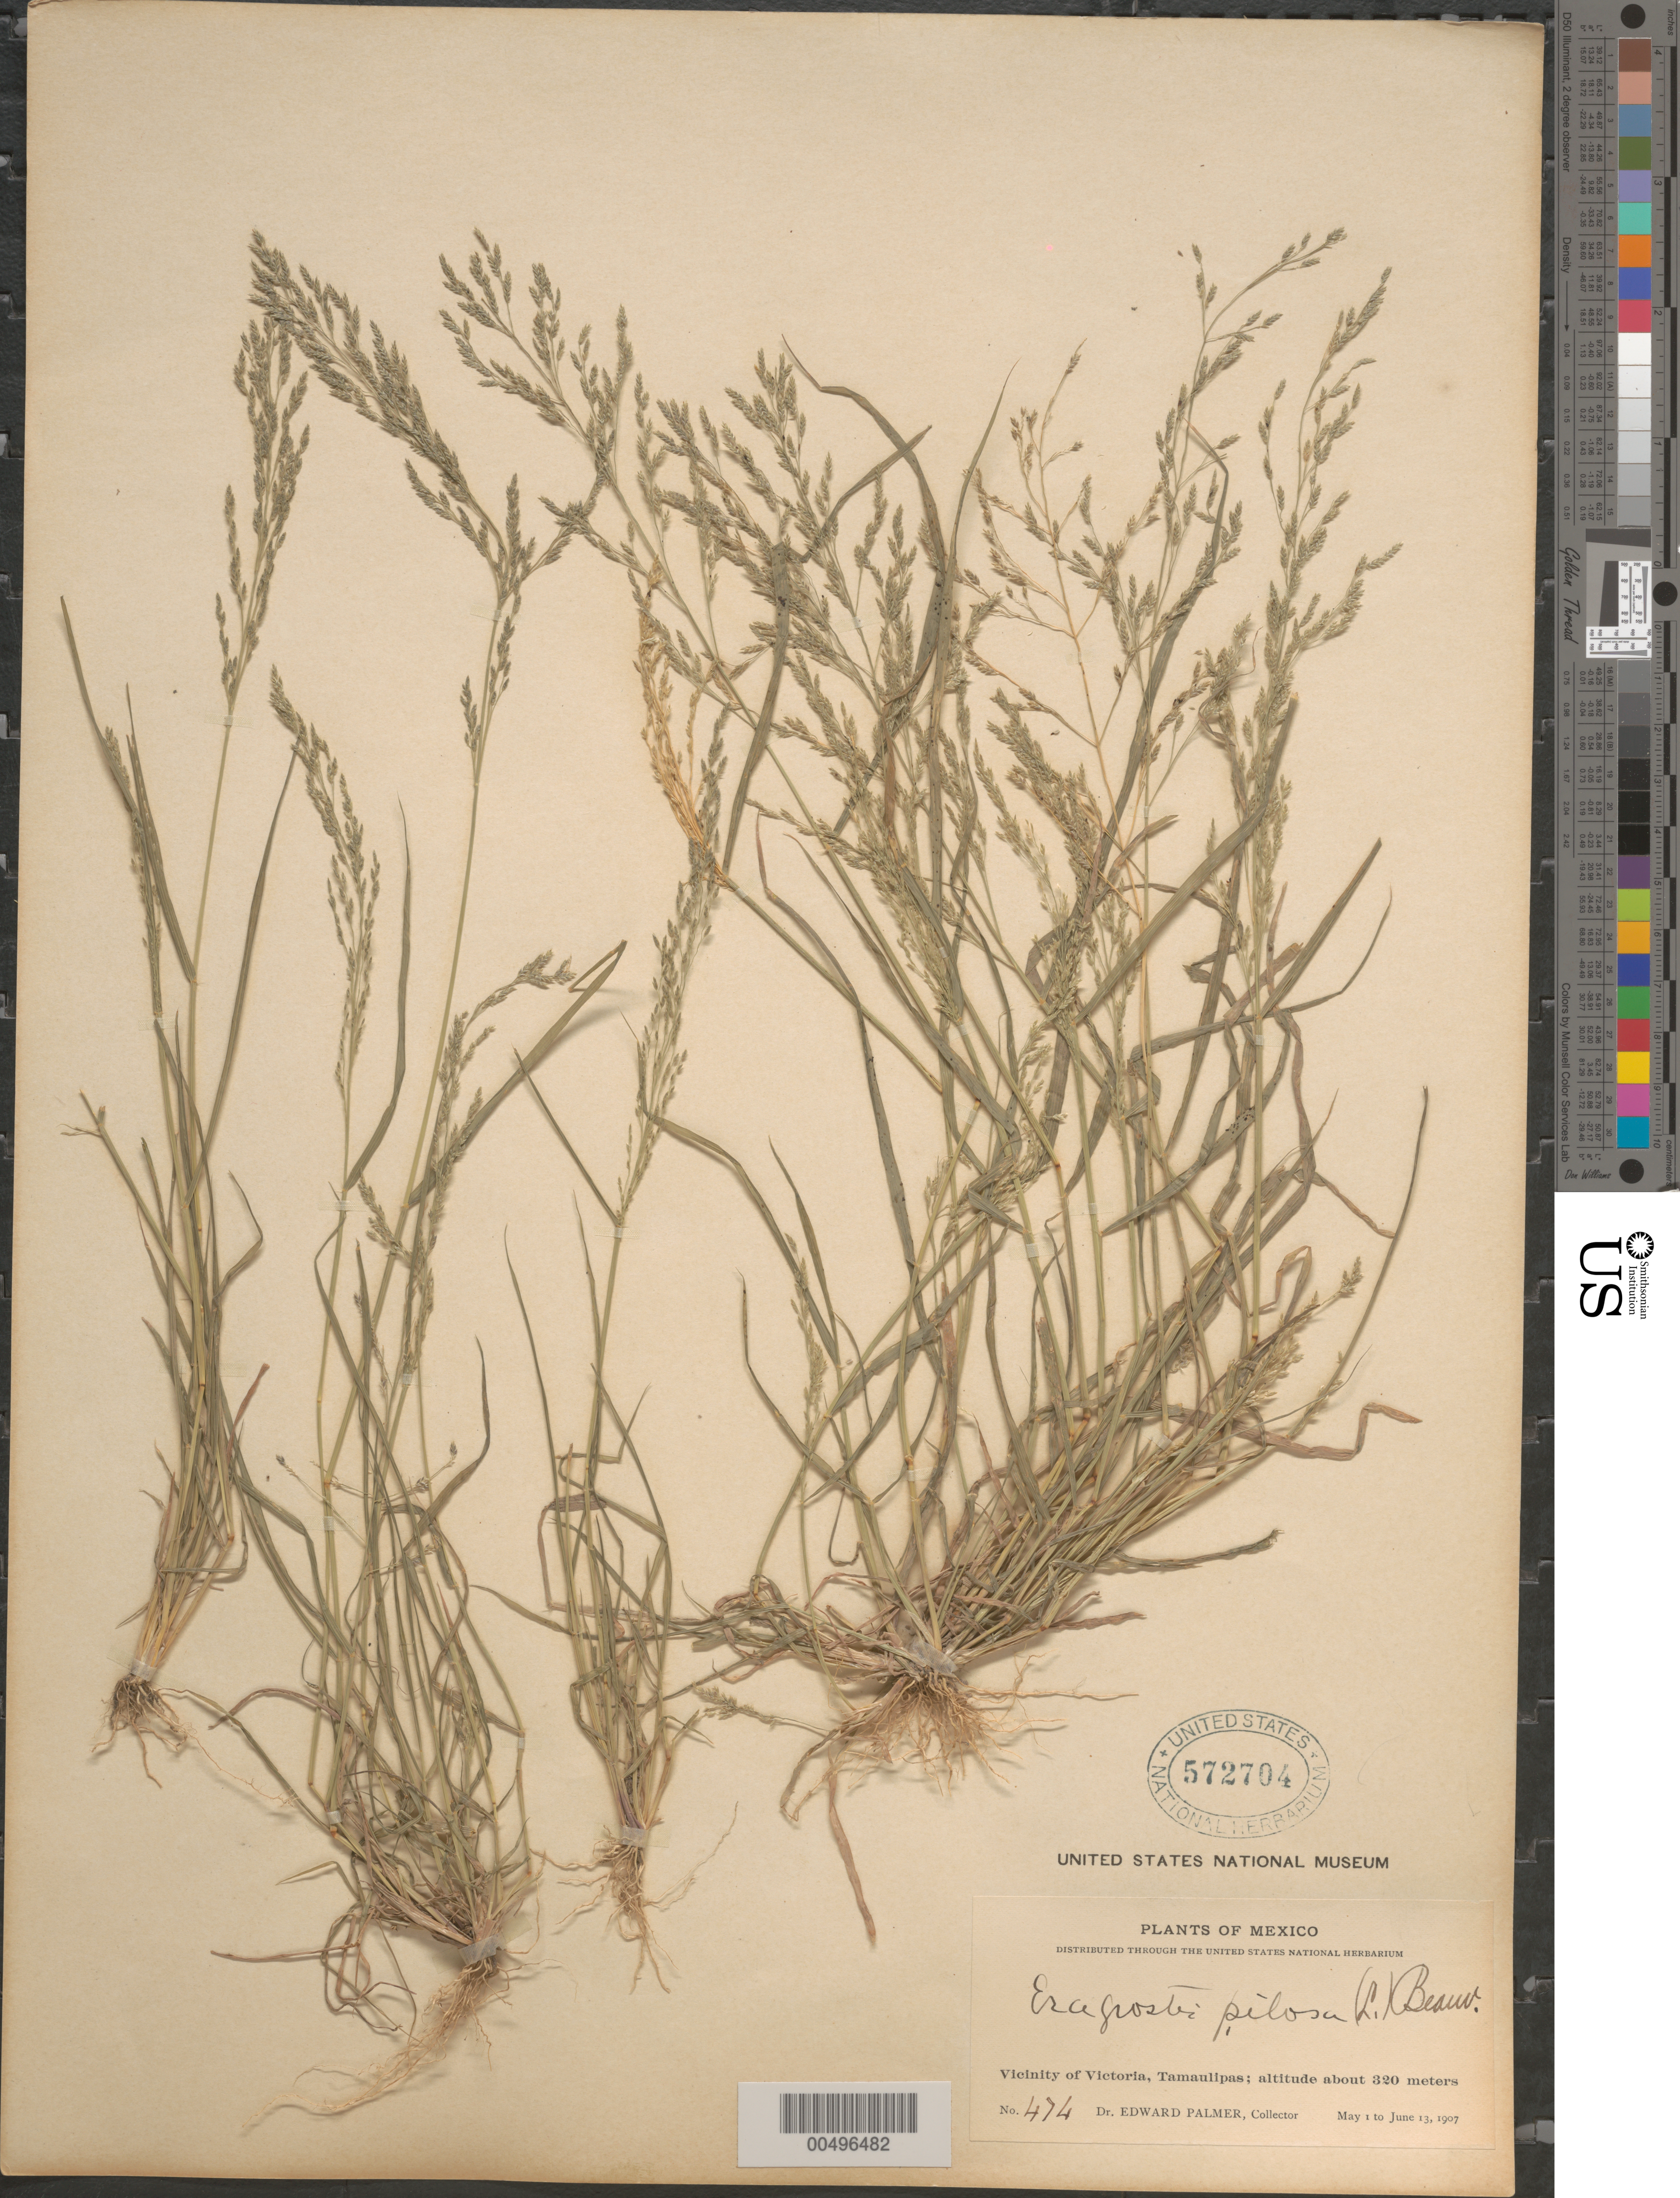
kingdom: Plantae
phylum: Tracheophyta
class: Liliopsida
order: Poales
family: Poaceae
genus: Eragrostis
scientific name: Eragrostis pectinacea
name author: (Michx.) Nees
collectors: E. Palmer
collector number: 474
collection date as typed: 1 May 1907 to 13 Jun 1907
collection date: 1907-05-01/1907-06-13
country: Mexico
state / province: Tamaulipas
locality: Vicinity of Victoria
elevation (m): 320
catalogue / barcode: US 572704